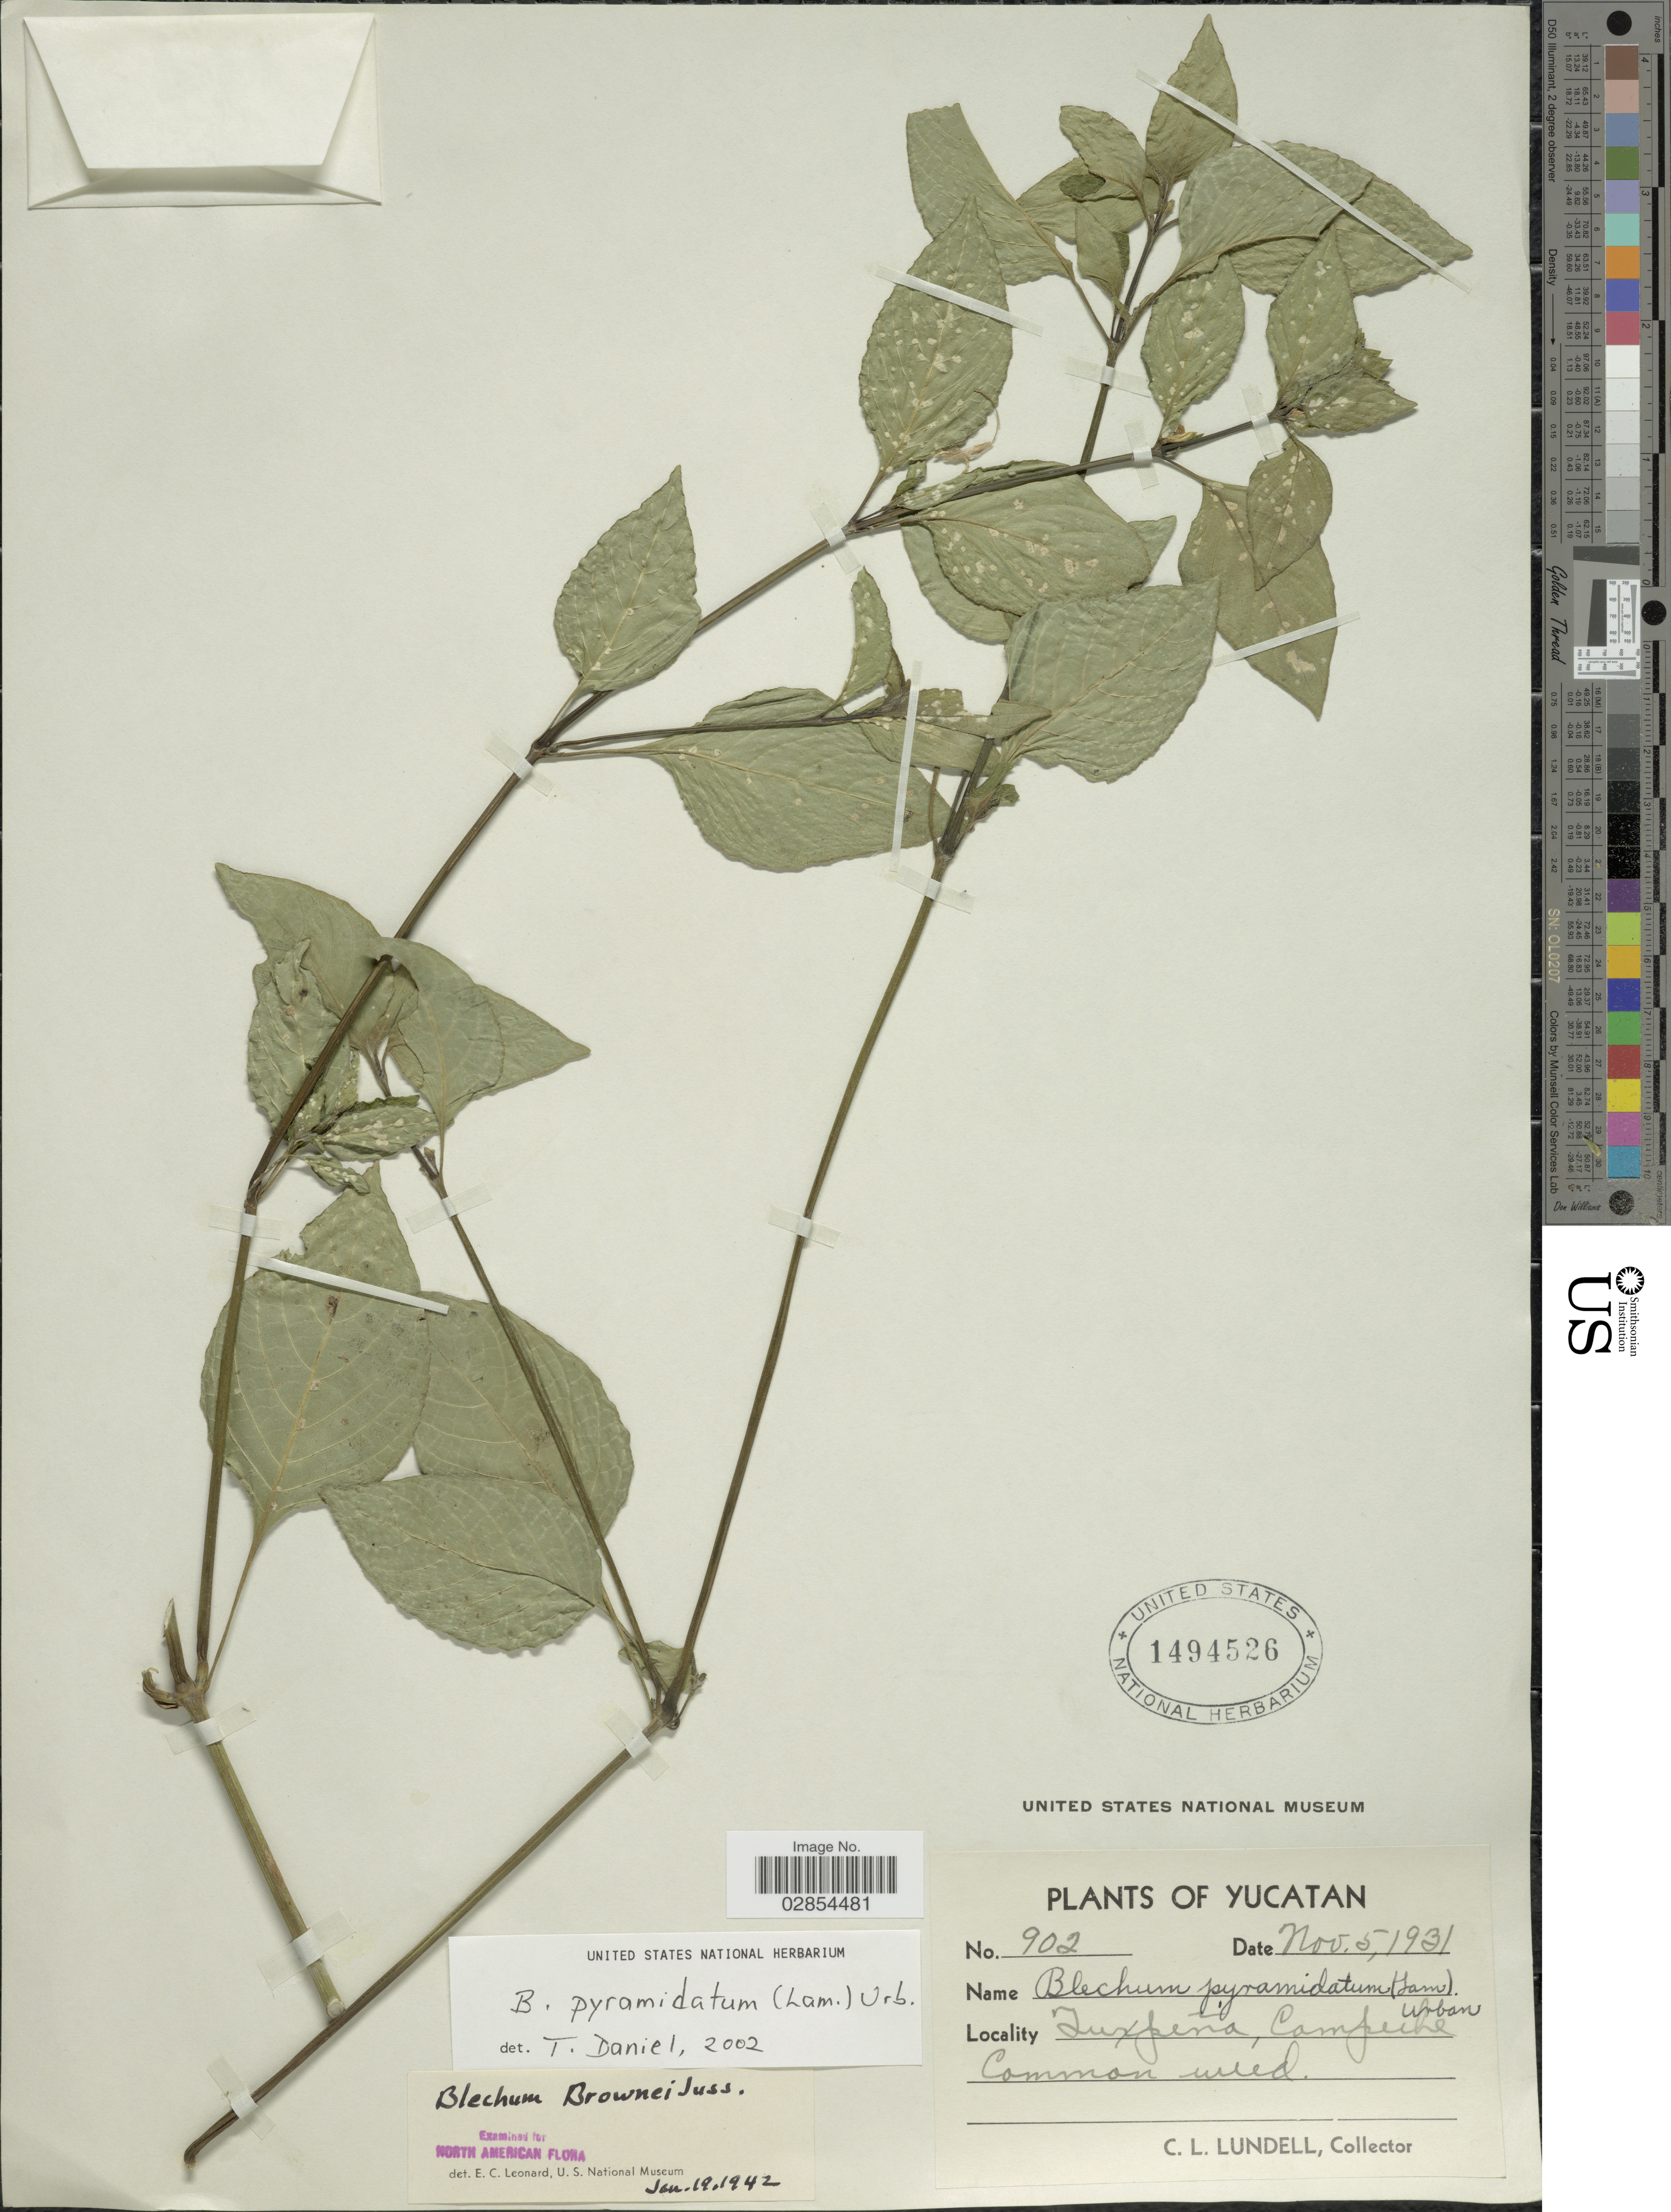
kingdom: Plantae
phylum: Tracheophyta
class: Magnoliopsida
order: Lamiales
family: Acanthaceae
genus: Blechum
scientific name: Blechum brownei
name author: Juss.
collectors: C. L. Lundell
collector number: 902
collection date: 1931-11-05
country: Mexico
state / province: Yucatán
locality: Tuxpeña, Campeche.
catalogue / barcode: US 1494526